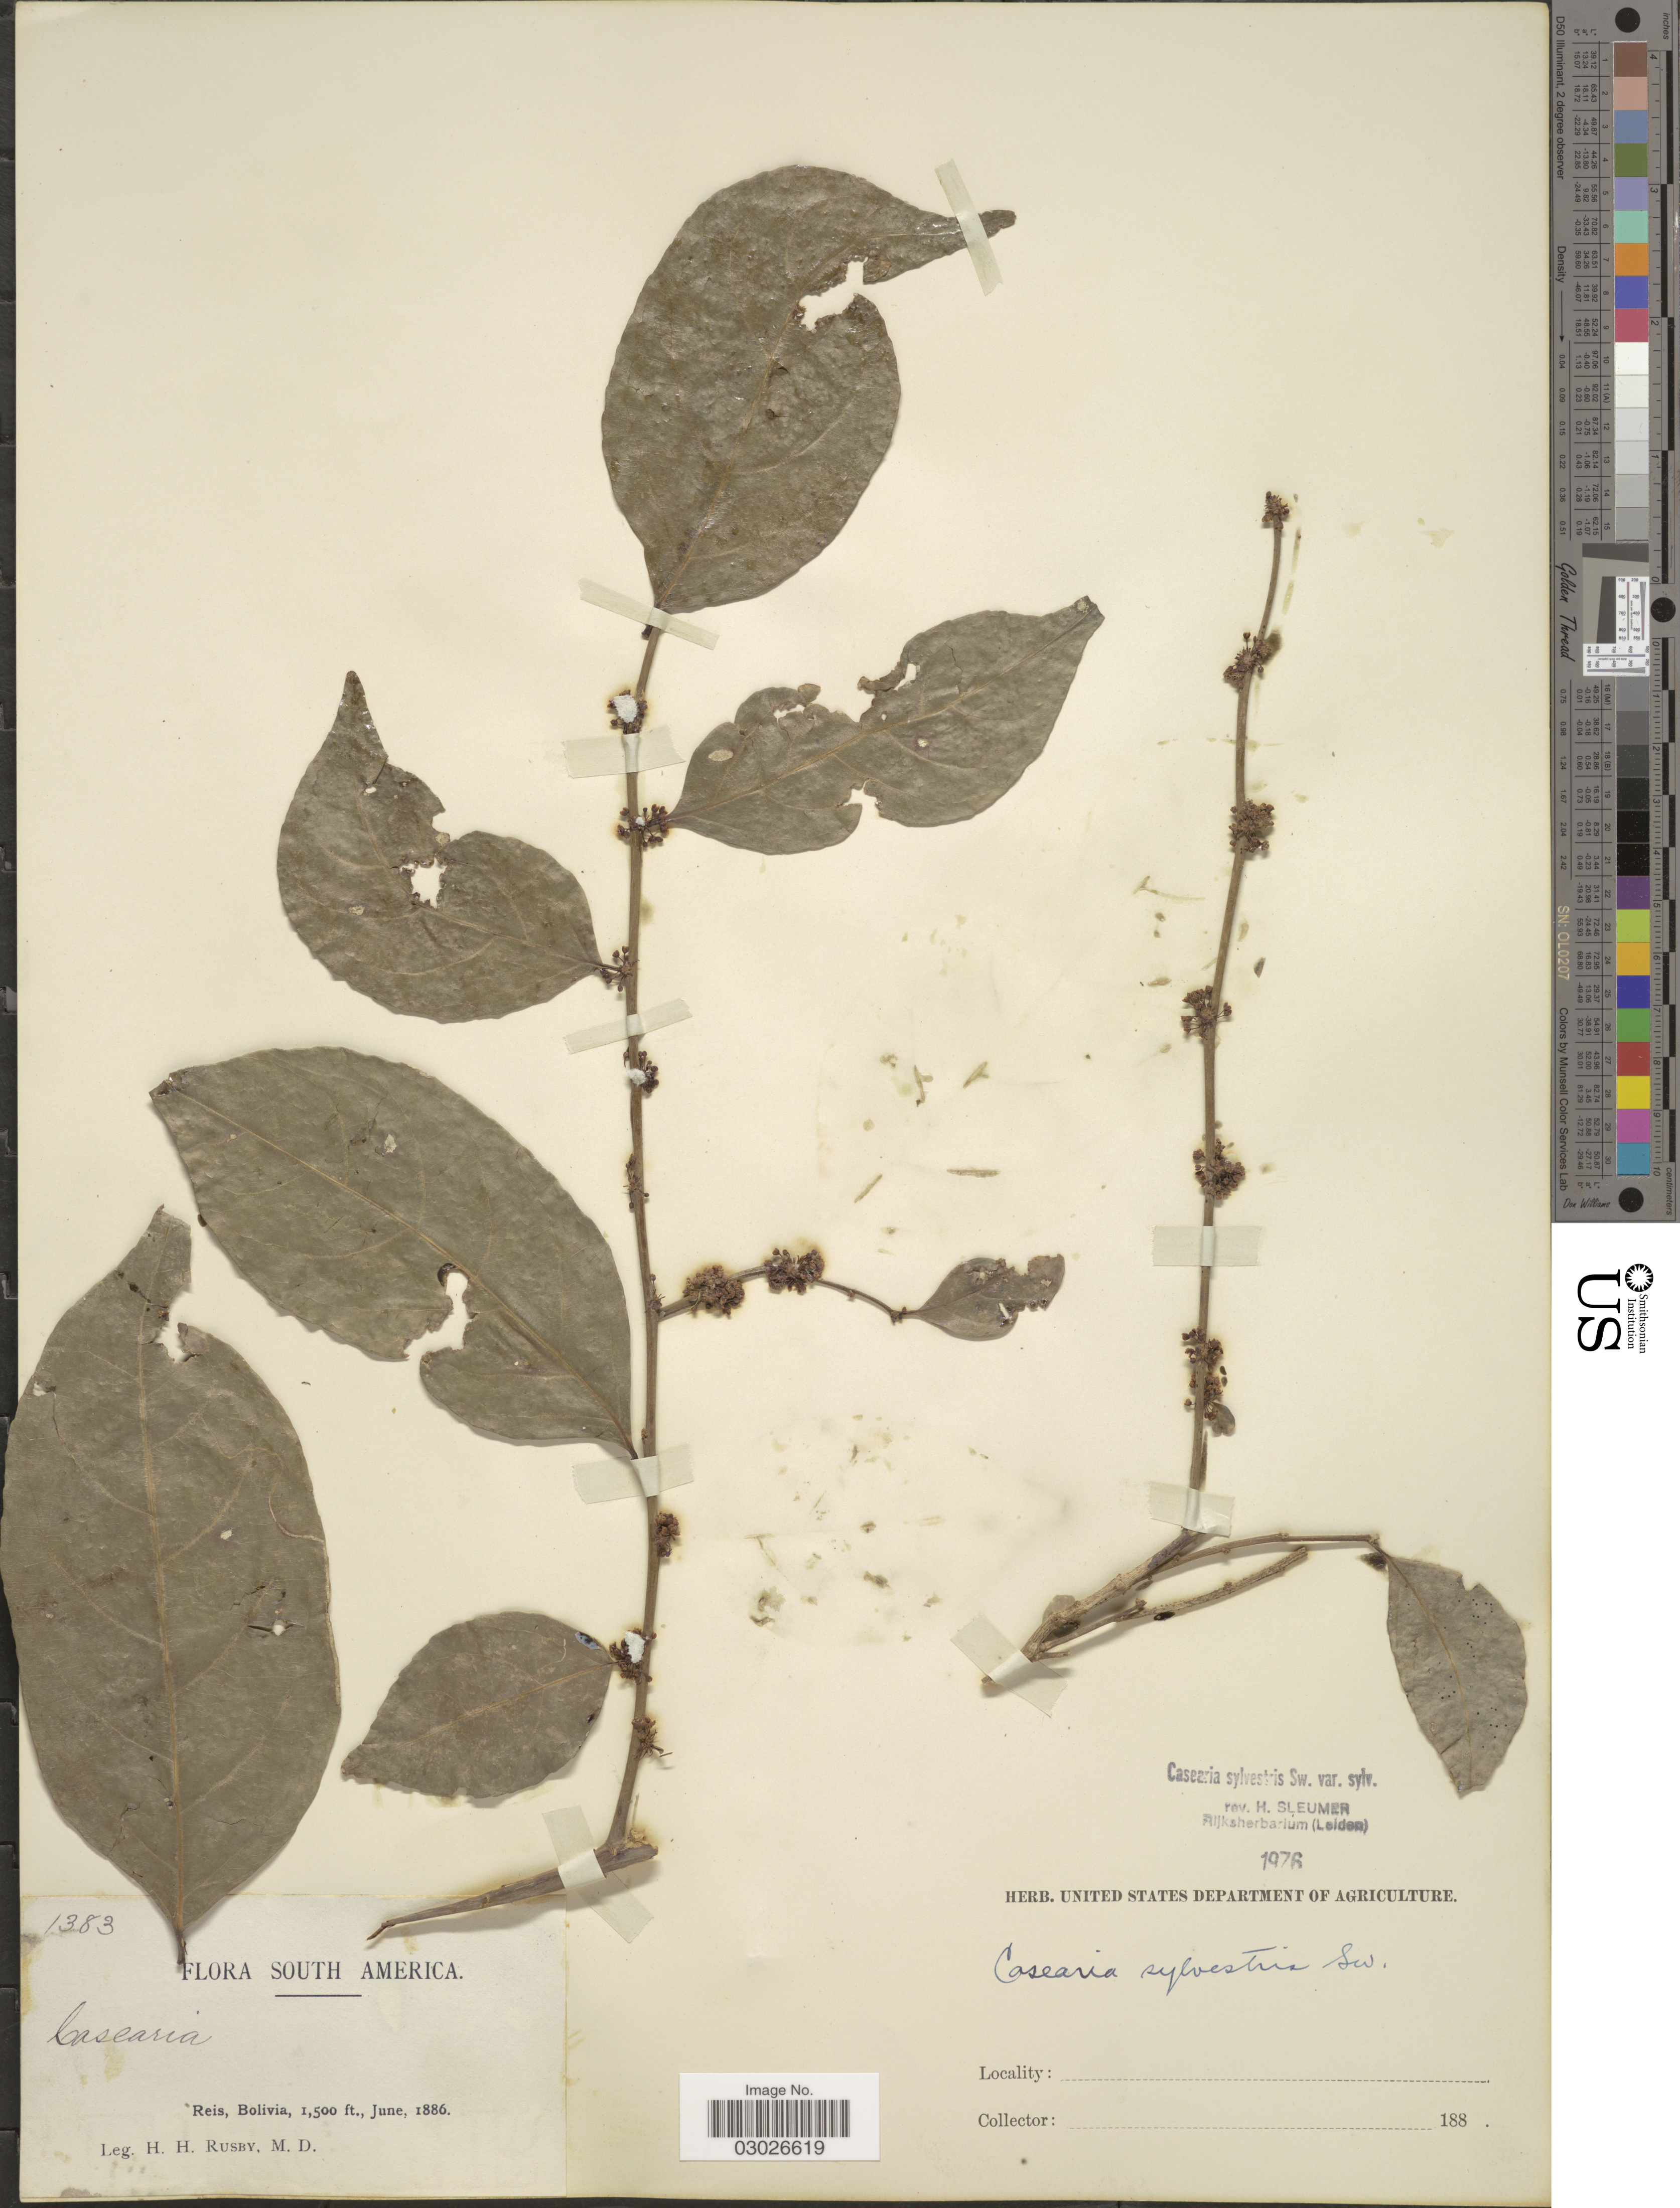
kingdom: Plantae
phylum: Tracheophyta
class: Magnoliopsida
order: Malpighiales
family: Salicaceae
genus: Casearia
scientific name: Casearia sylvestris var. sylvestris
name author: Sw.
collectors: H. H. Rusby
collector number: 1383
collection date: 1886-06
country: Bolivia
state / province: Pando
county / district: Nicolas Suarez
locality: Reis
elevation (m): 457